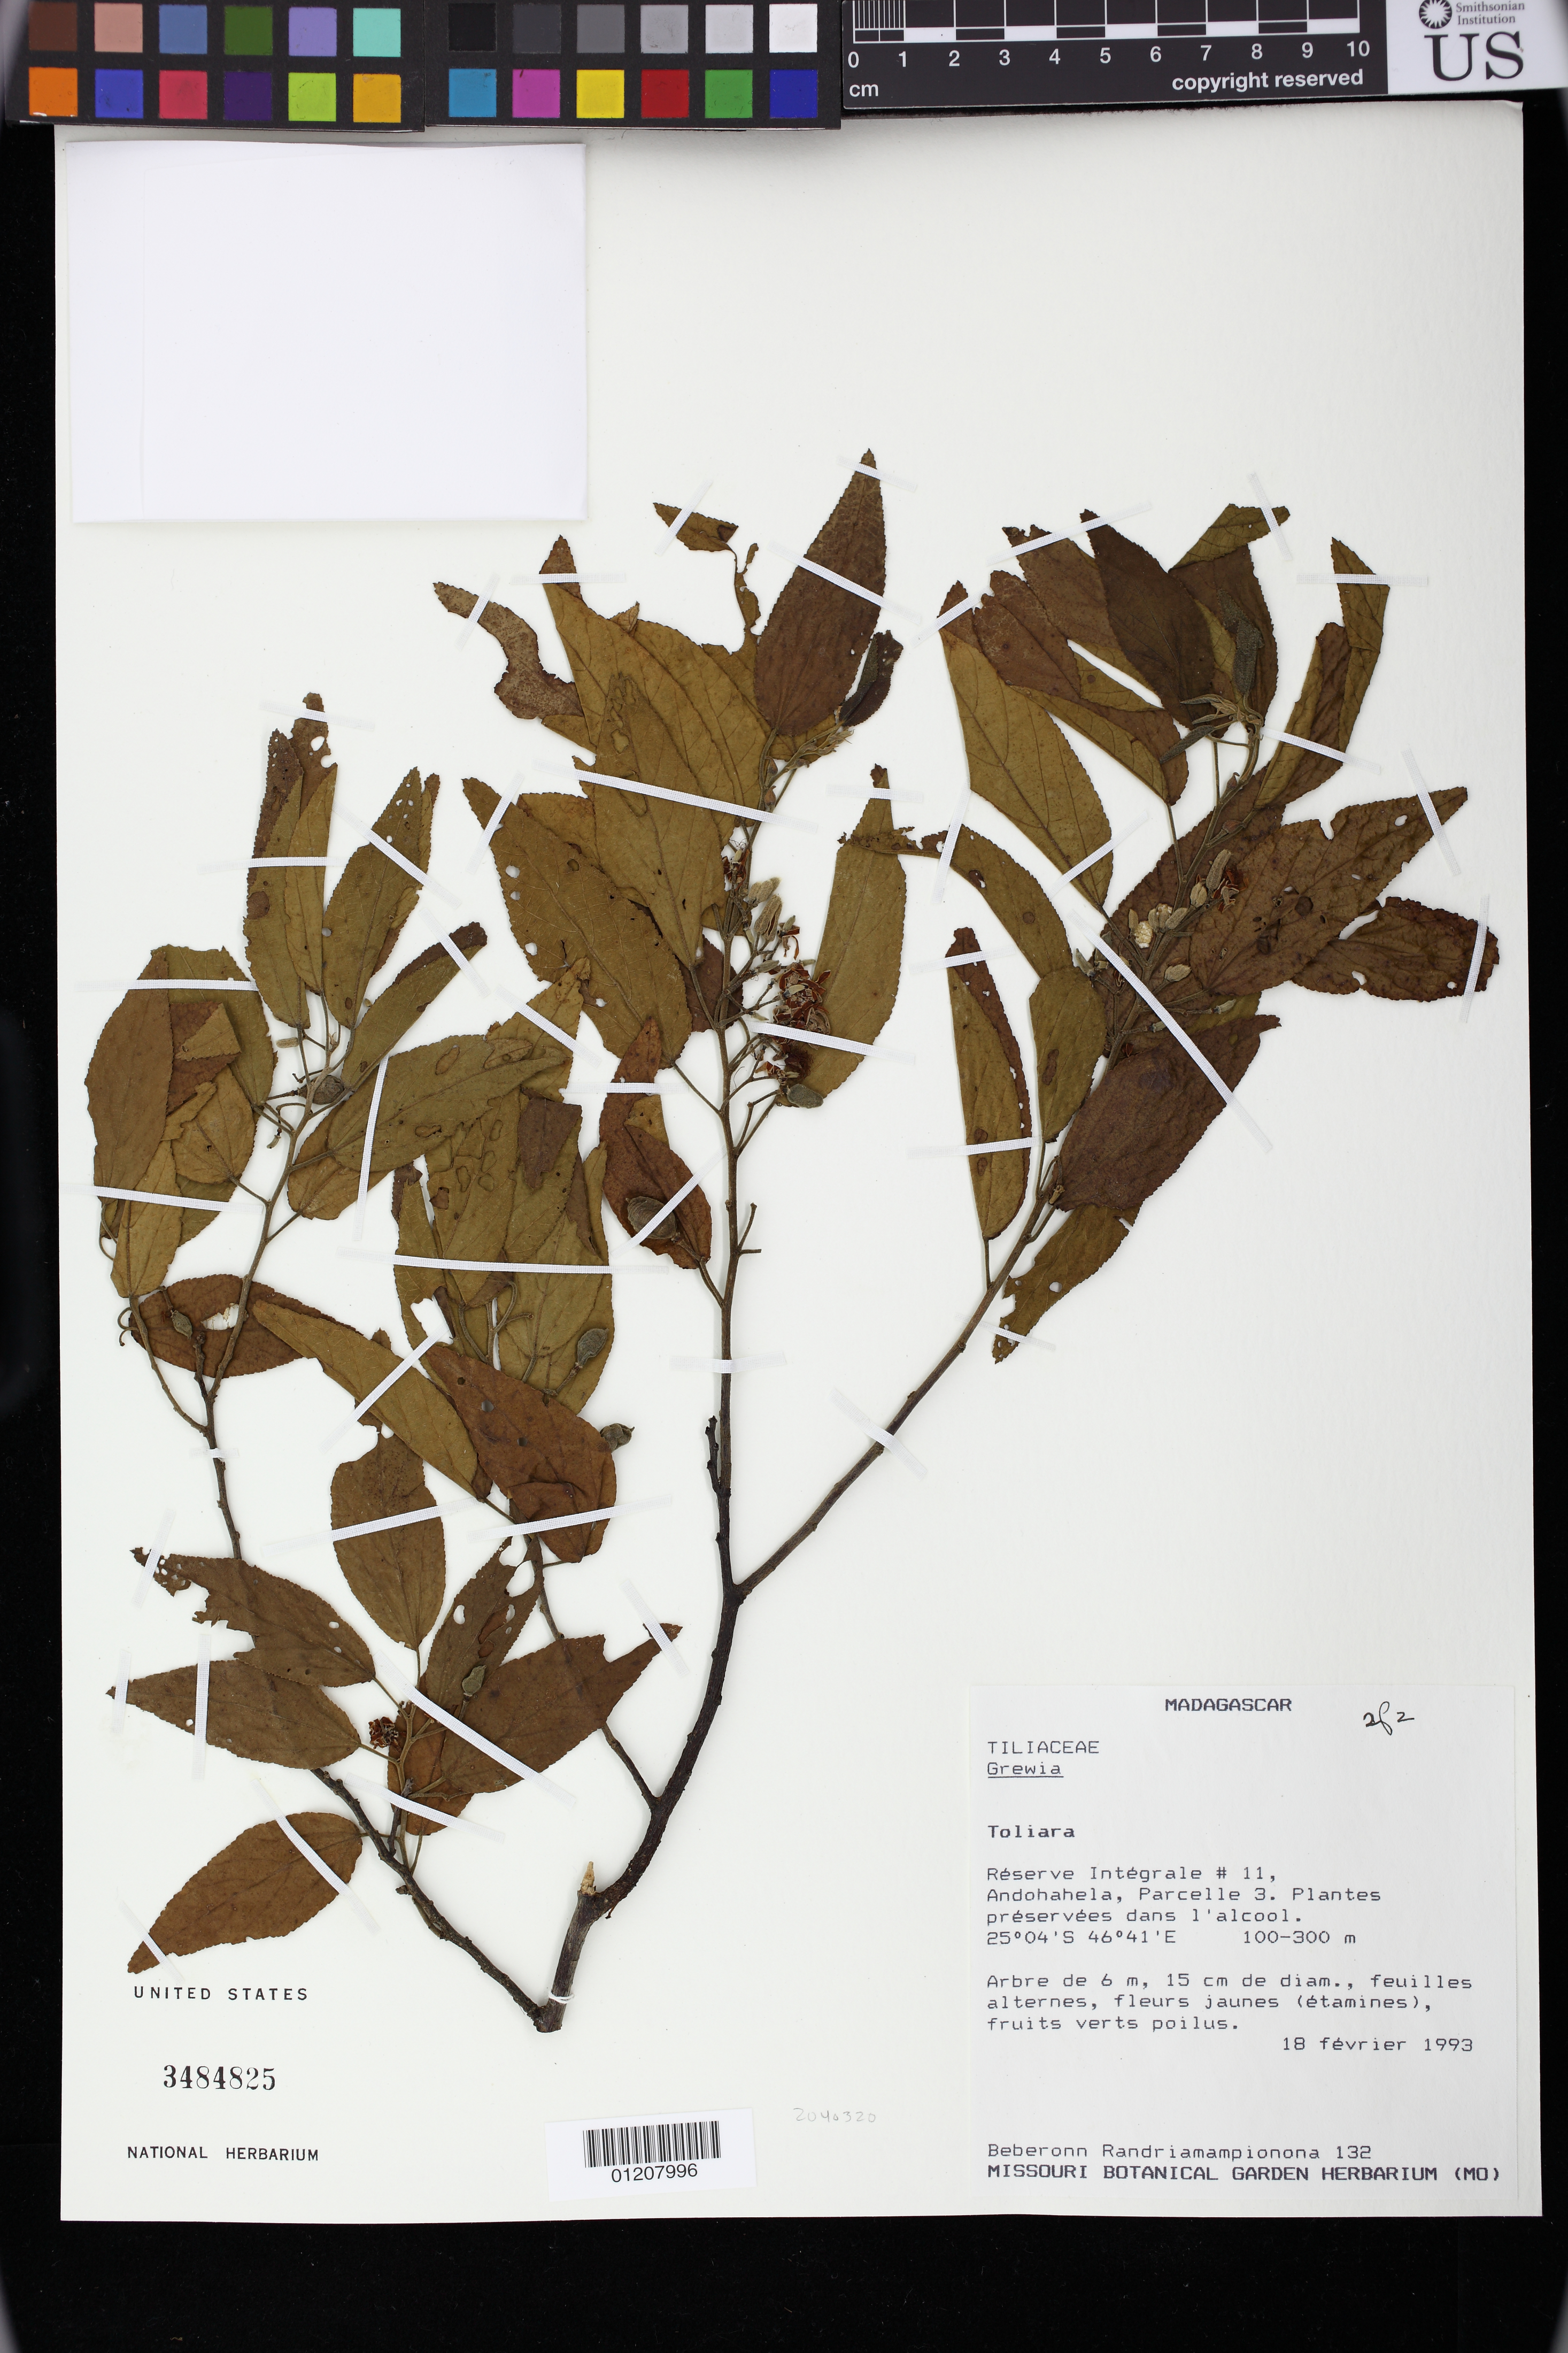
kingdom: Plantae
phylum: Tracheophyta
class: Magnoliopsida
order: Malvales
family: Malvaceae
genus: Grewia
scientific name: Grewia ambongoensis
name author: Baill.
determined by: Jourdain-Fievet, Lucile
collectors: B. Randriamampionona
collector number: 132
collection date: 1993-02-18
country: Madagascar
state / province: Anosy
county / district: Tolanaro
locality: Toliara: Reserve Integrale #11, Andohahela, Parcelle 3.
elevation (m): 100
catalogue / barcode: US 3484825